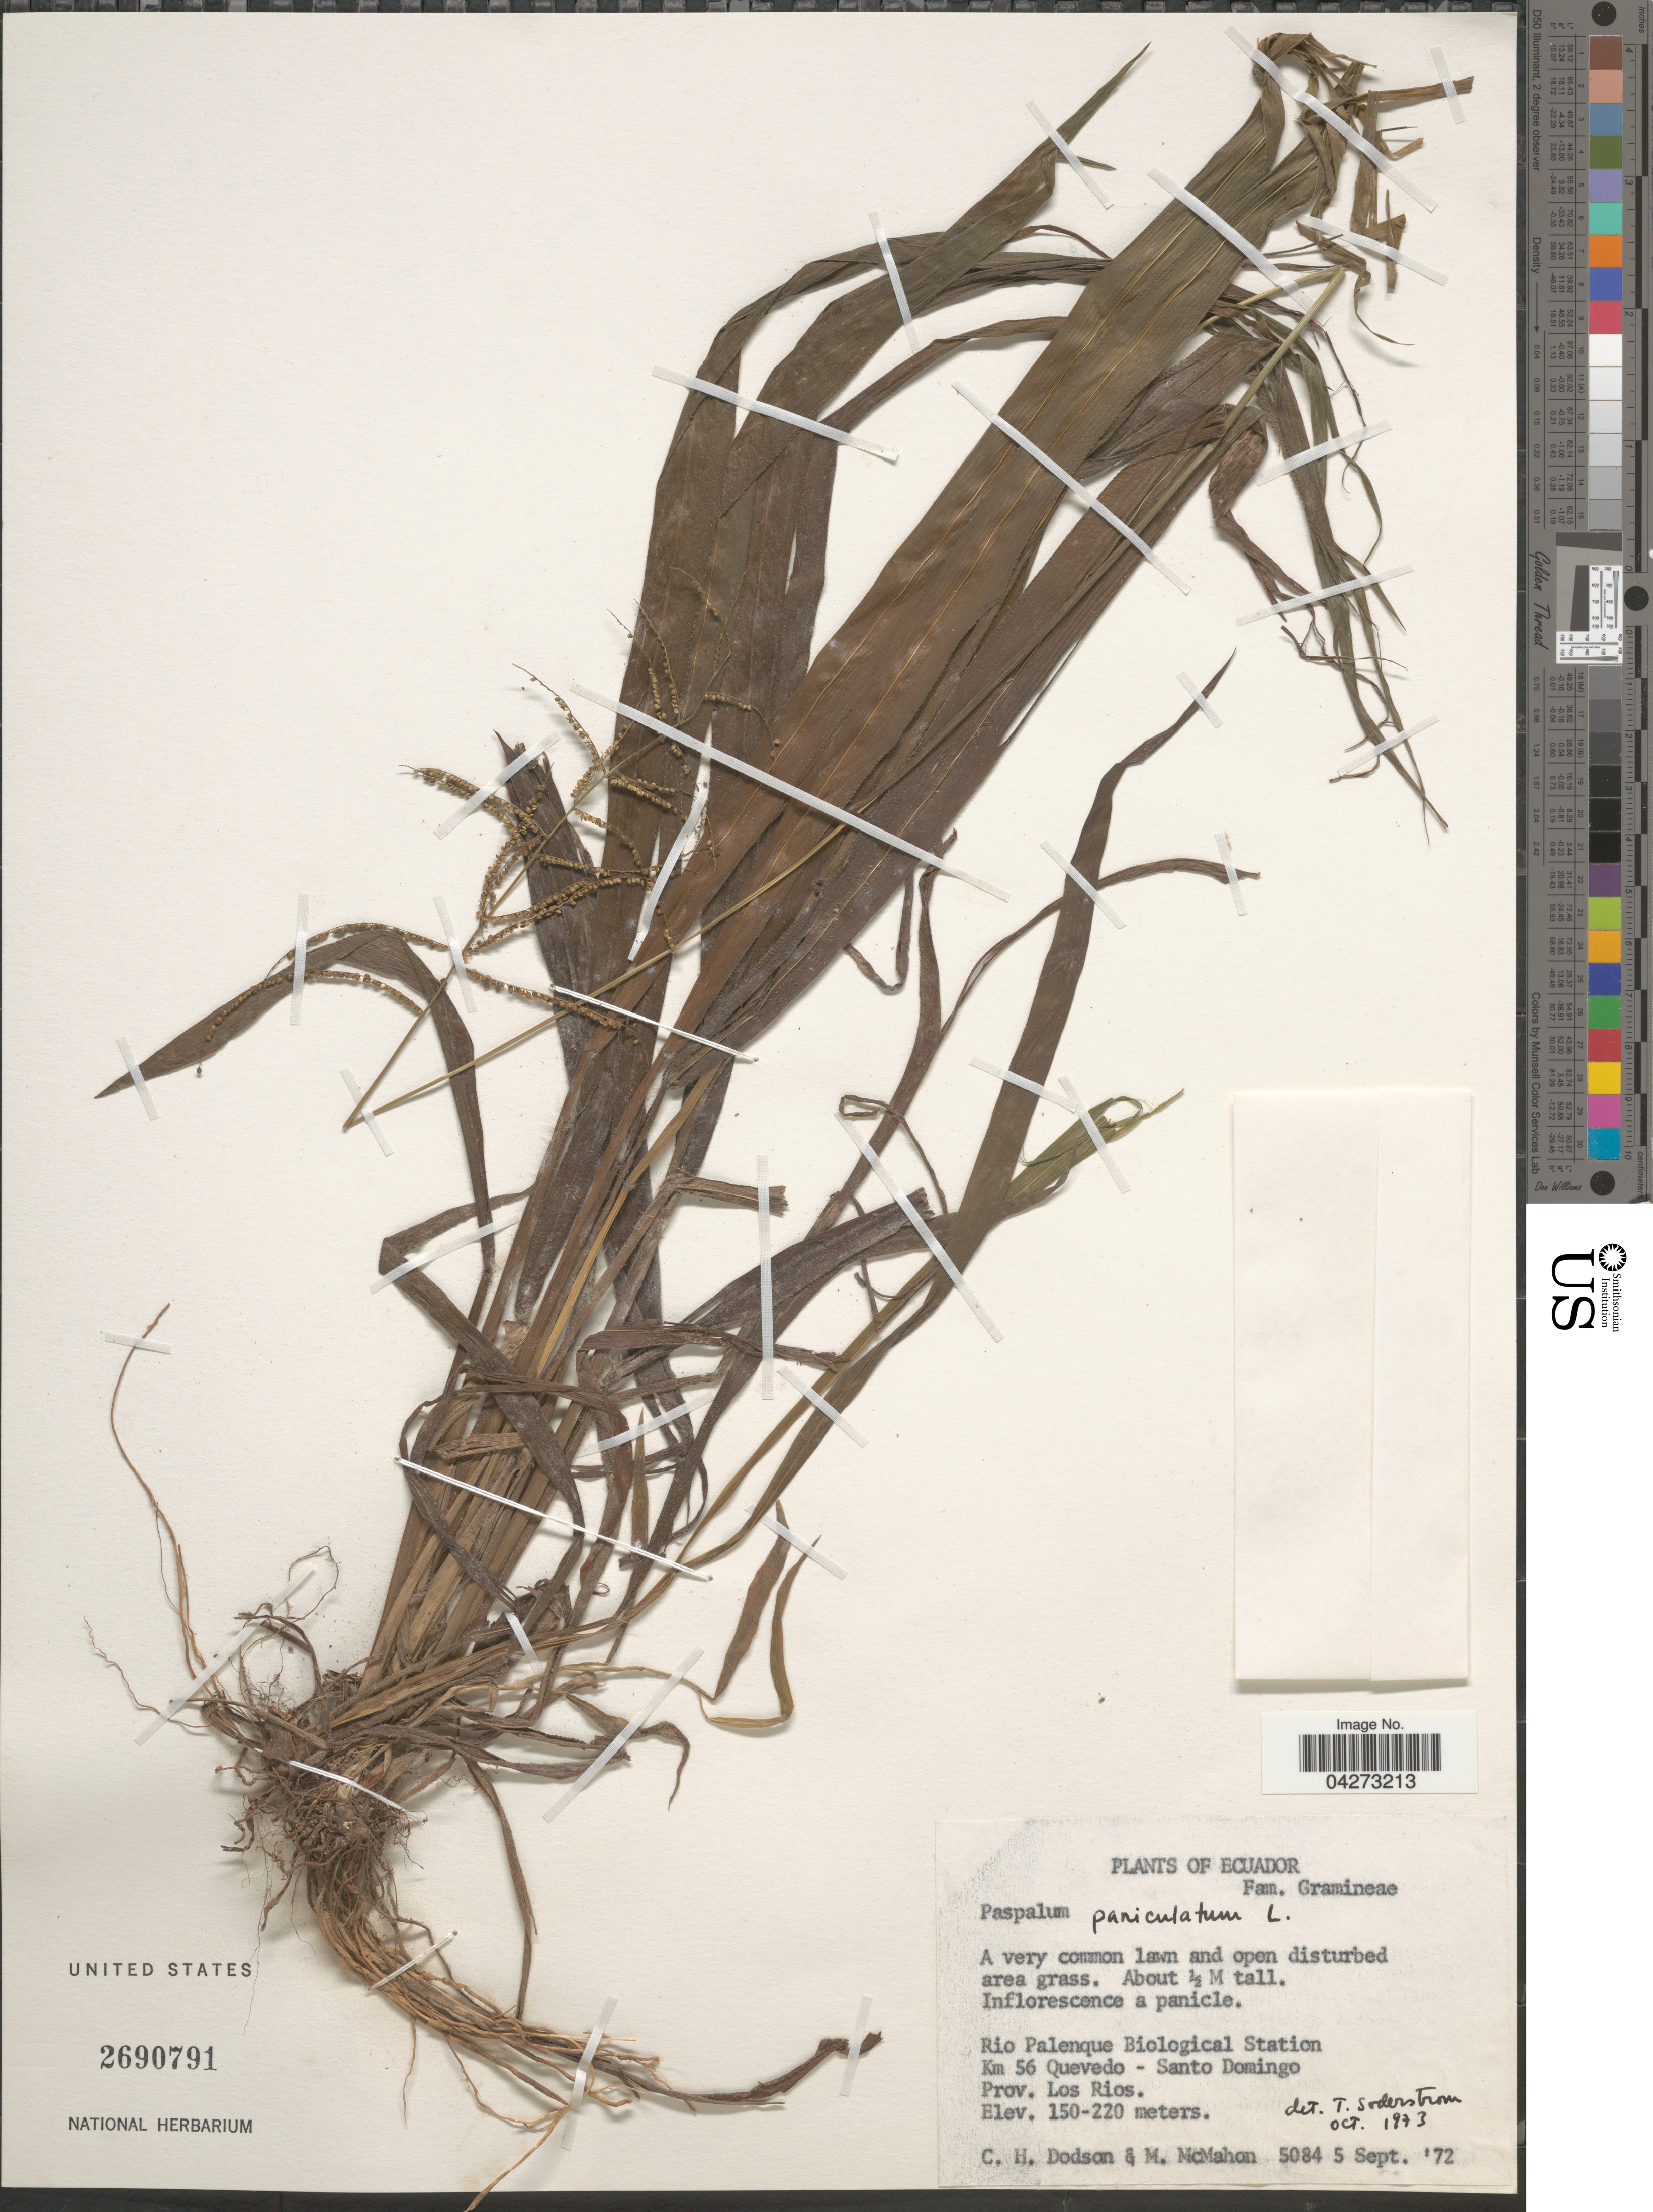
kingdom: Plantae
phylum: Tracheophyta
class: Liliopsida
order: Poales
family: Poaceae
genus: Paspalum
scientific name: Paspalum paniculatum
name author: L.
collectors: C. H. Dodson & M. McMahon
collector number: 5084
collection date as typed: Transcribed d/m/y: 5/9/72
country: Ecuador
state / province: Los Ríos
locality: Rio Palenque Biological Station. Km 56 Quevedo - Santo Domingo.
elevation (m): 150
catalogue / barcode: US 2690791